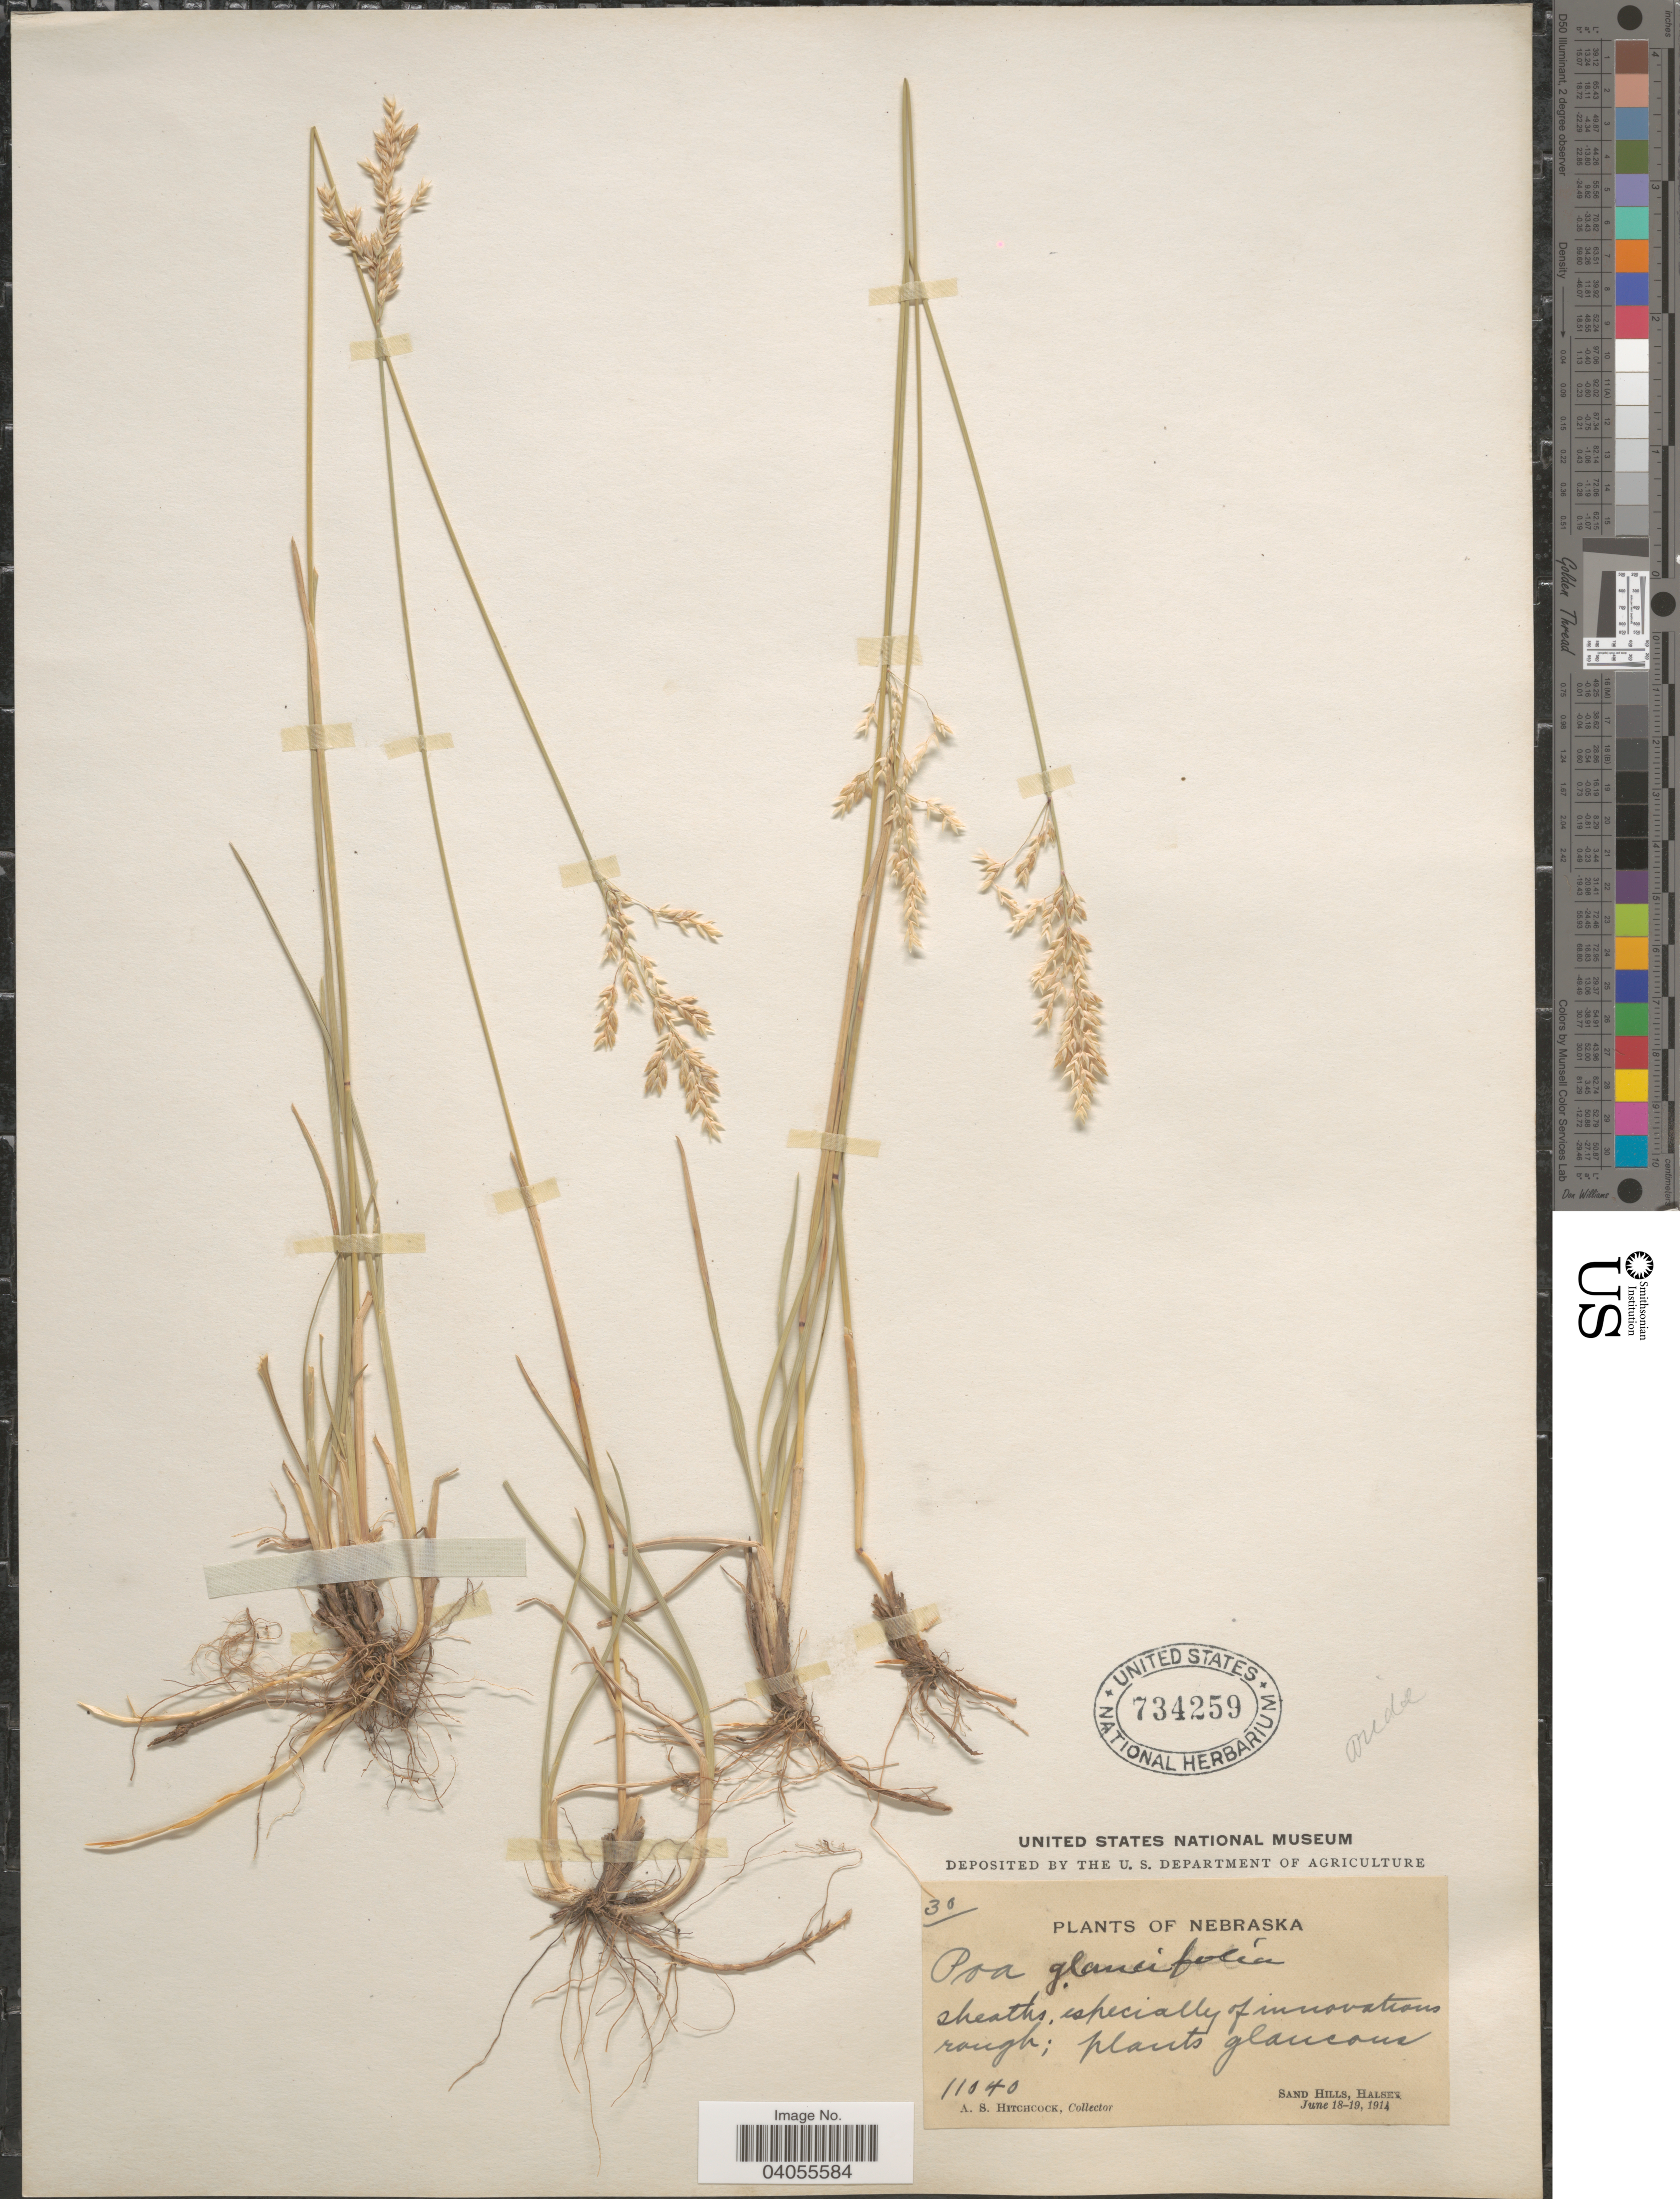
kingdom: Plantae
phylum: Tracheophyta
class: Liliopsida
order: Poales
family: Poaceae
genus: Poa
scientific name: Poa arida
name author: Vasey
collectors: A. S. Hitchcock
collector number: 11040/30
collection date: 1914-06-18/1914-06-19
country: United States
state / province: Nebraska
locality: Sand Hills, Halsex.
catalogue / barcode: US 734259